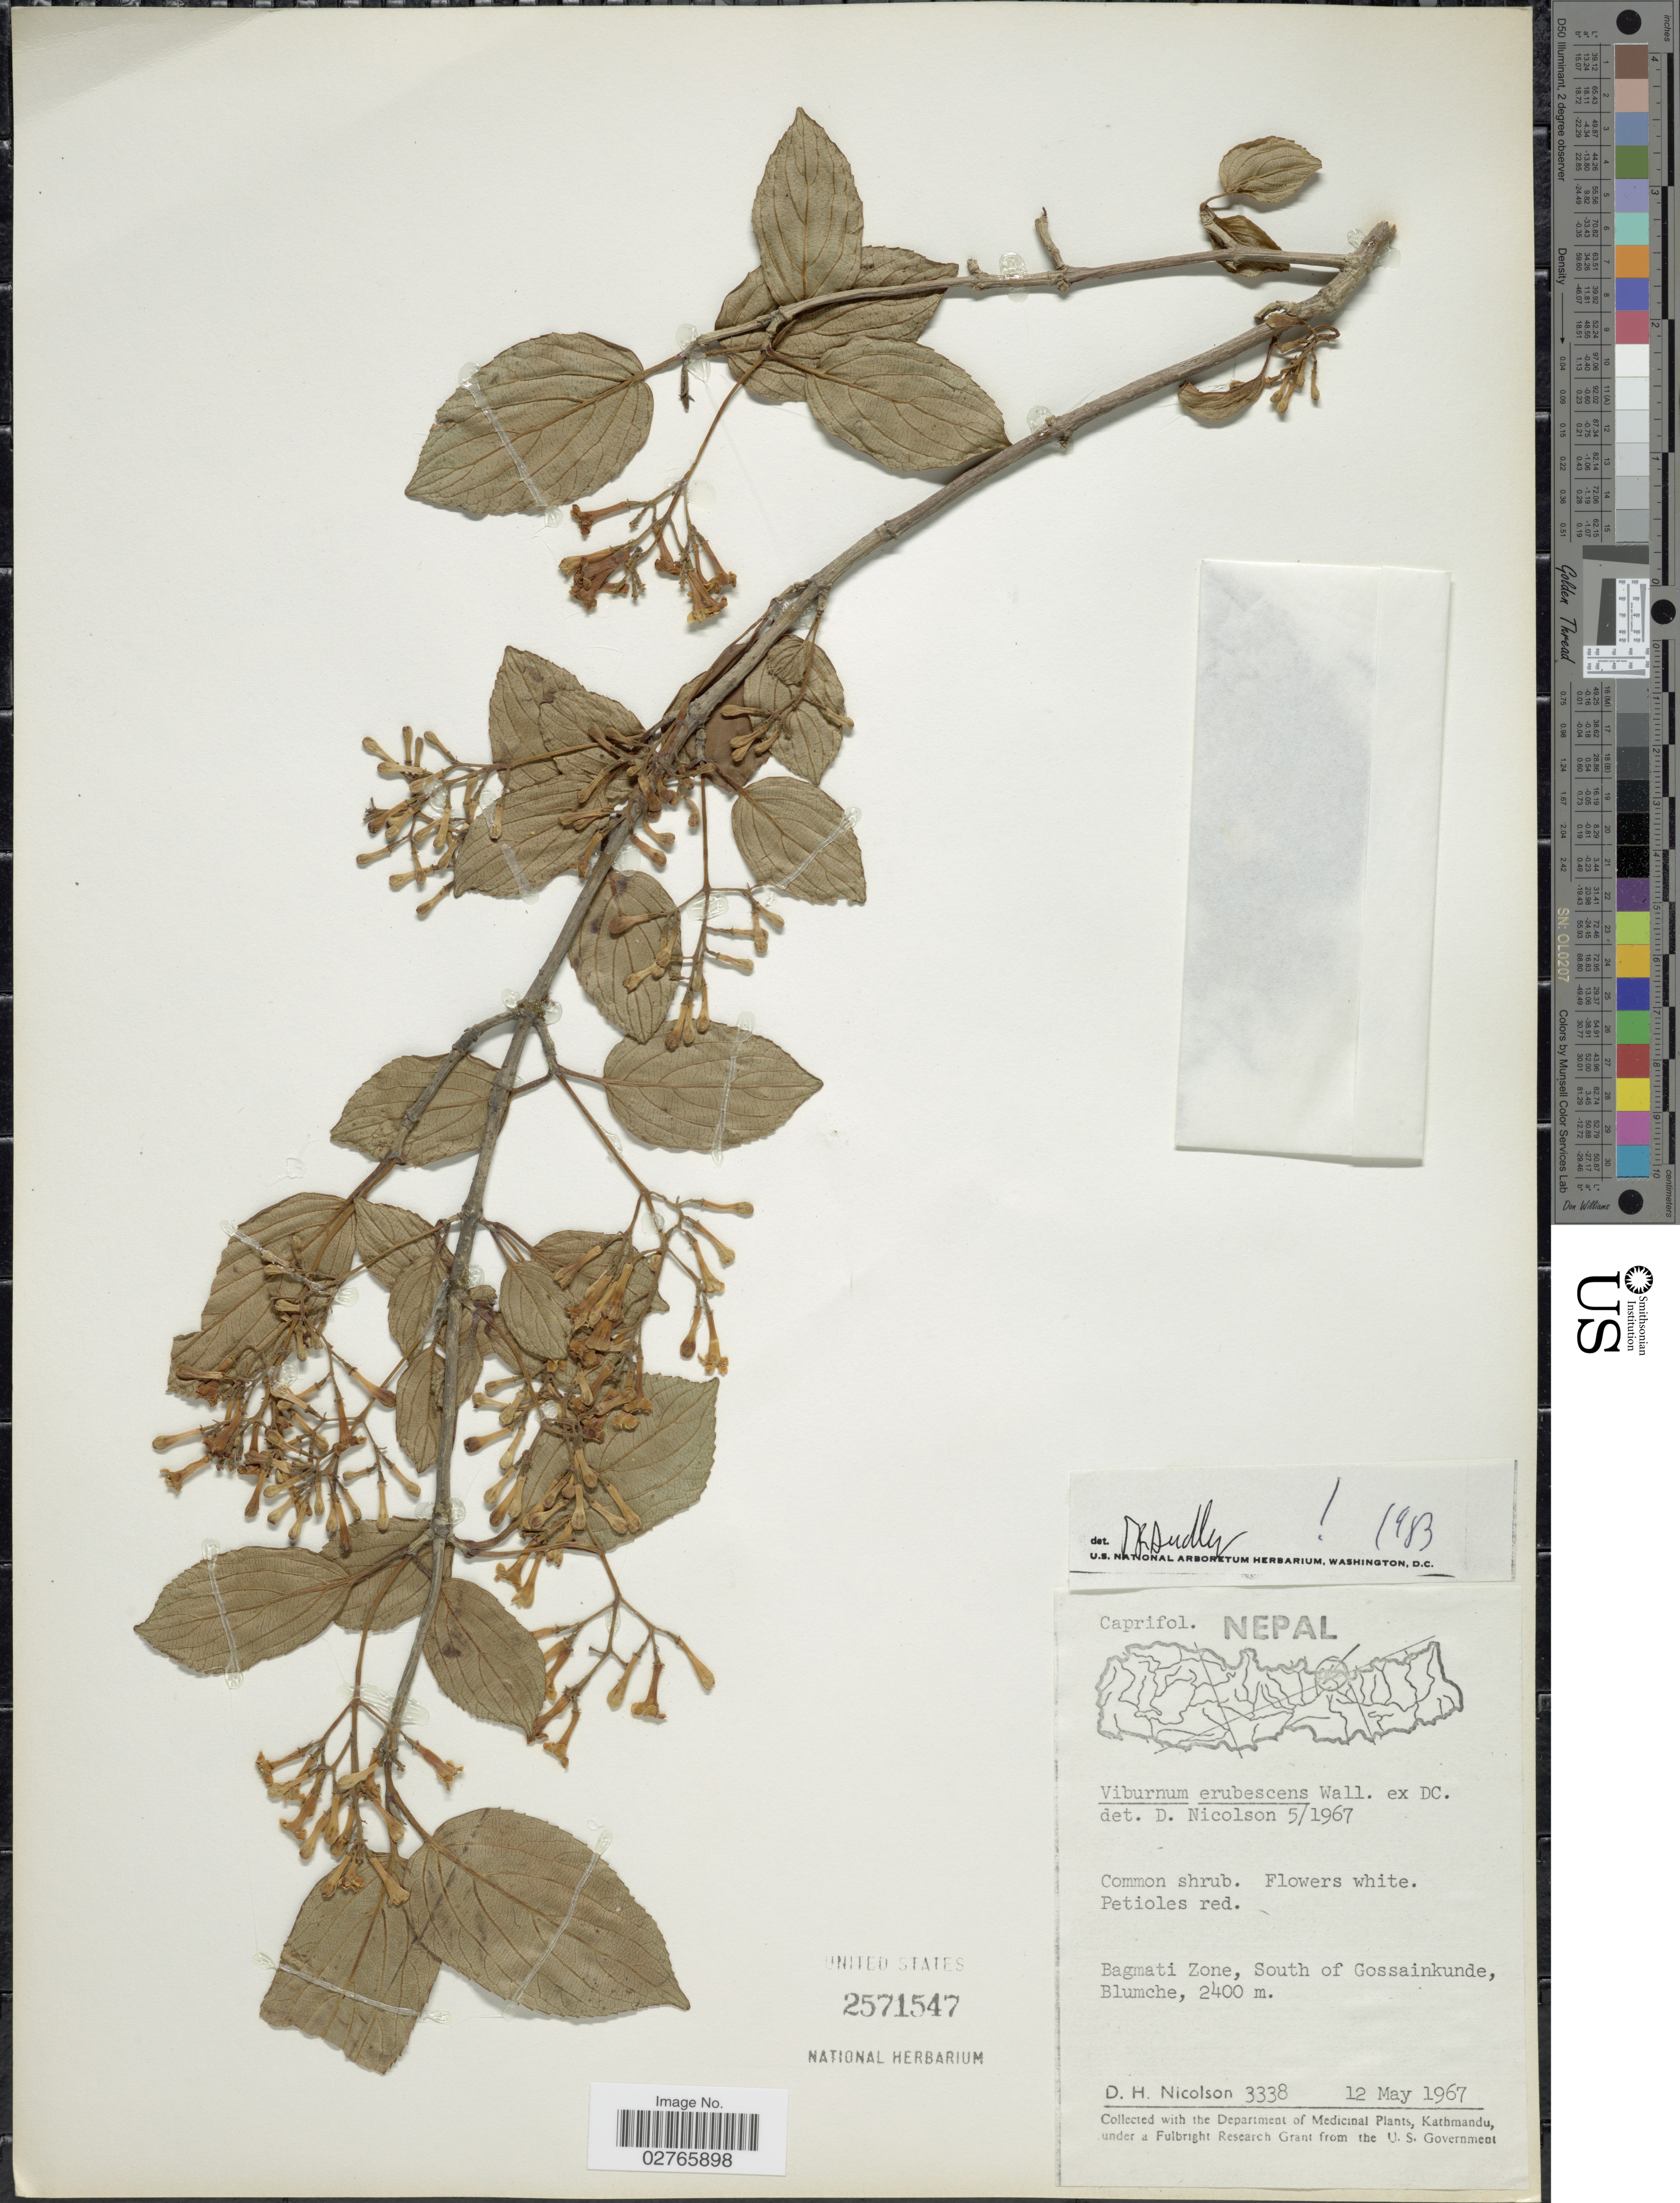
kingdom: Plantae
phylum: Tracheophyta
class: Magnoliopsida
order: Dipsacales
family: Viburnaceae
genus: Viburnum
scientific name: Viburnum erubescens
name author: Wall.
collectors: D. H. Nicolson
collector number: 3338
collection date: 1967-05-12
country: Nepal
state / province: Bagmati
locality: Bagmati Zone, South of Gossainkunde Blumche.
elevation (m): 2400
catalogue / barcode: US 2571547